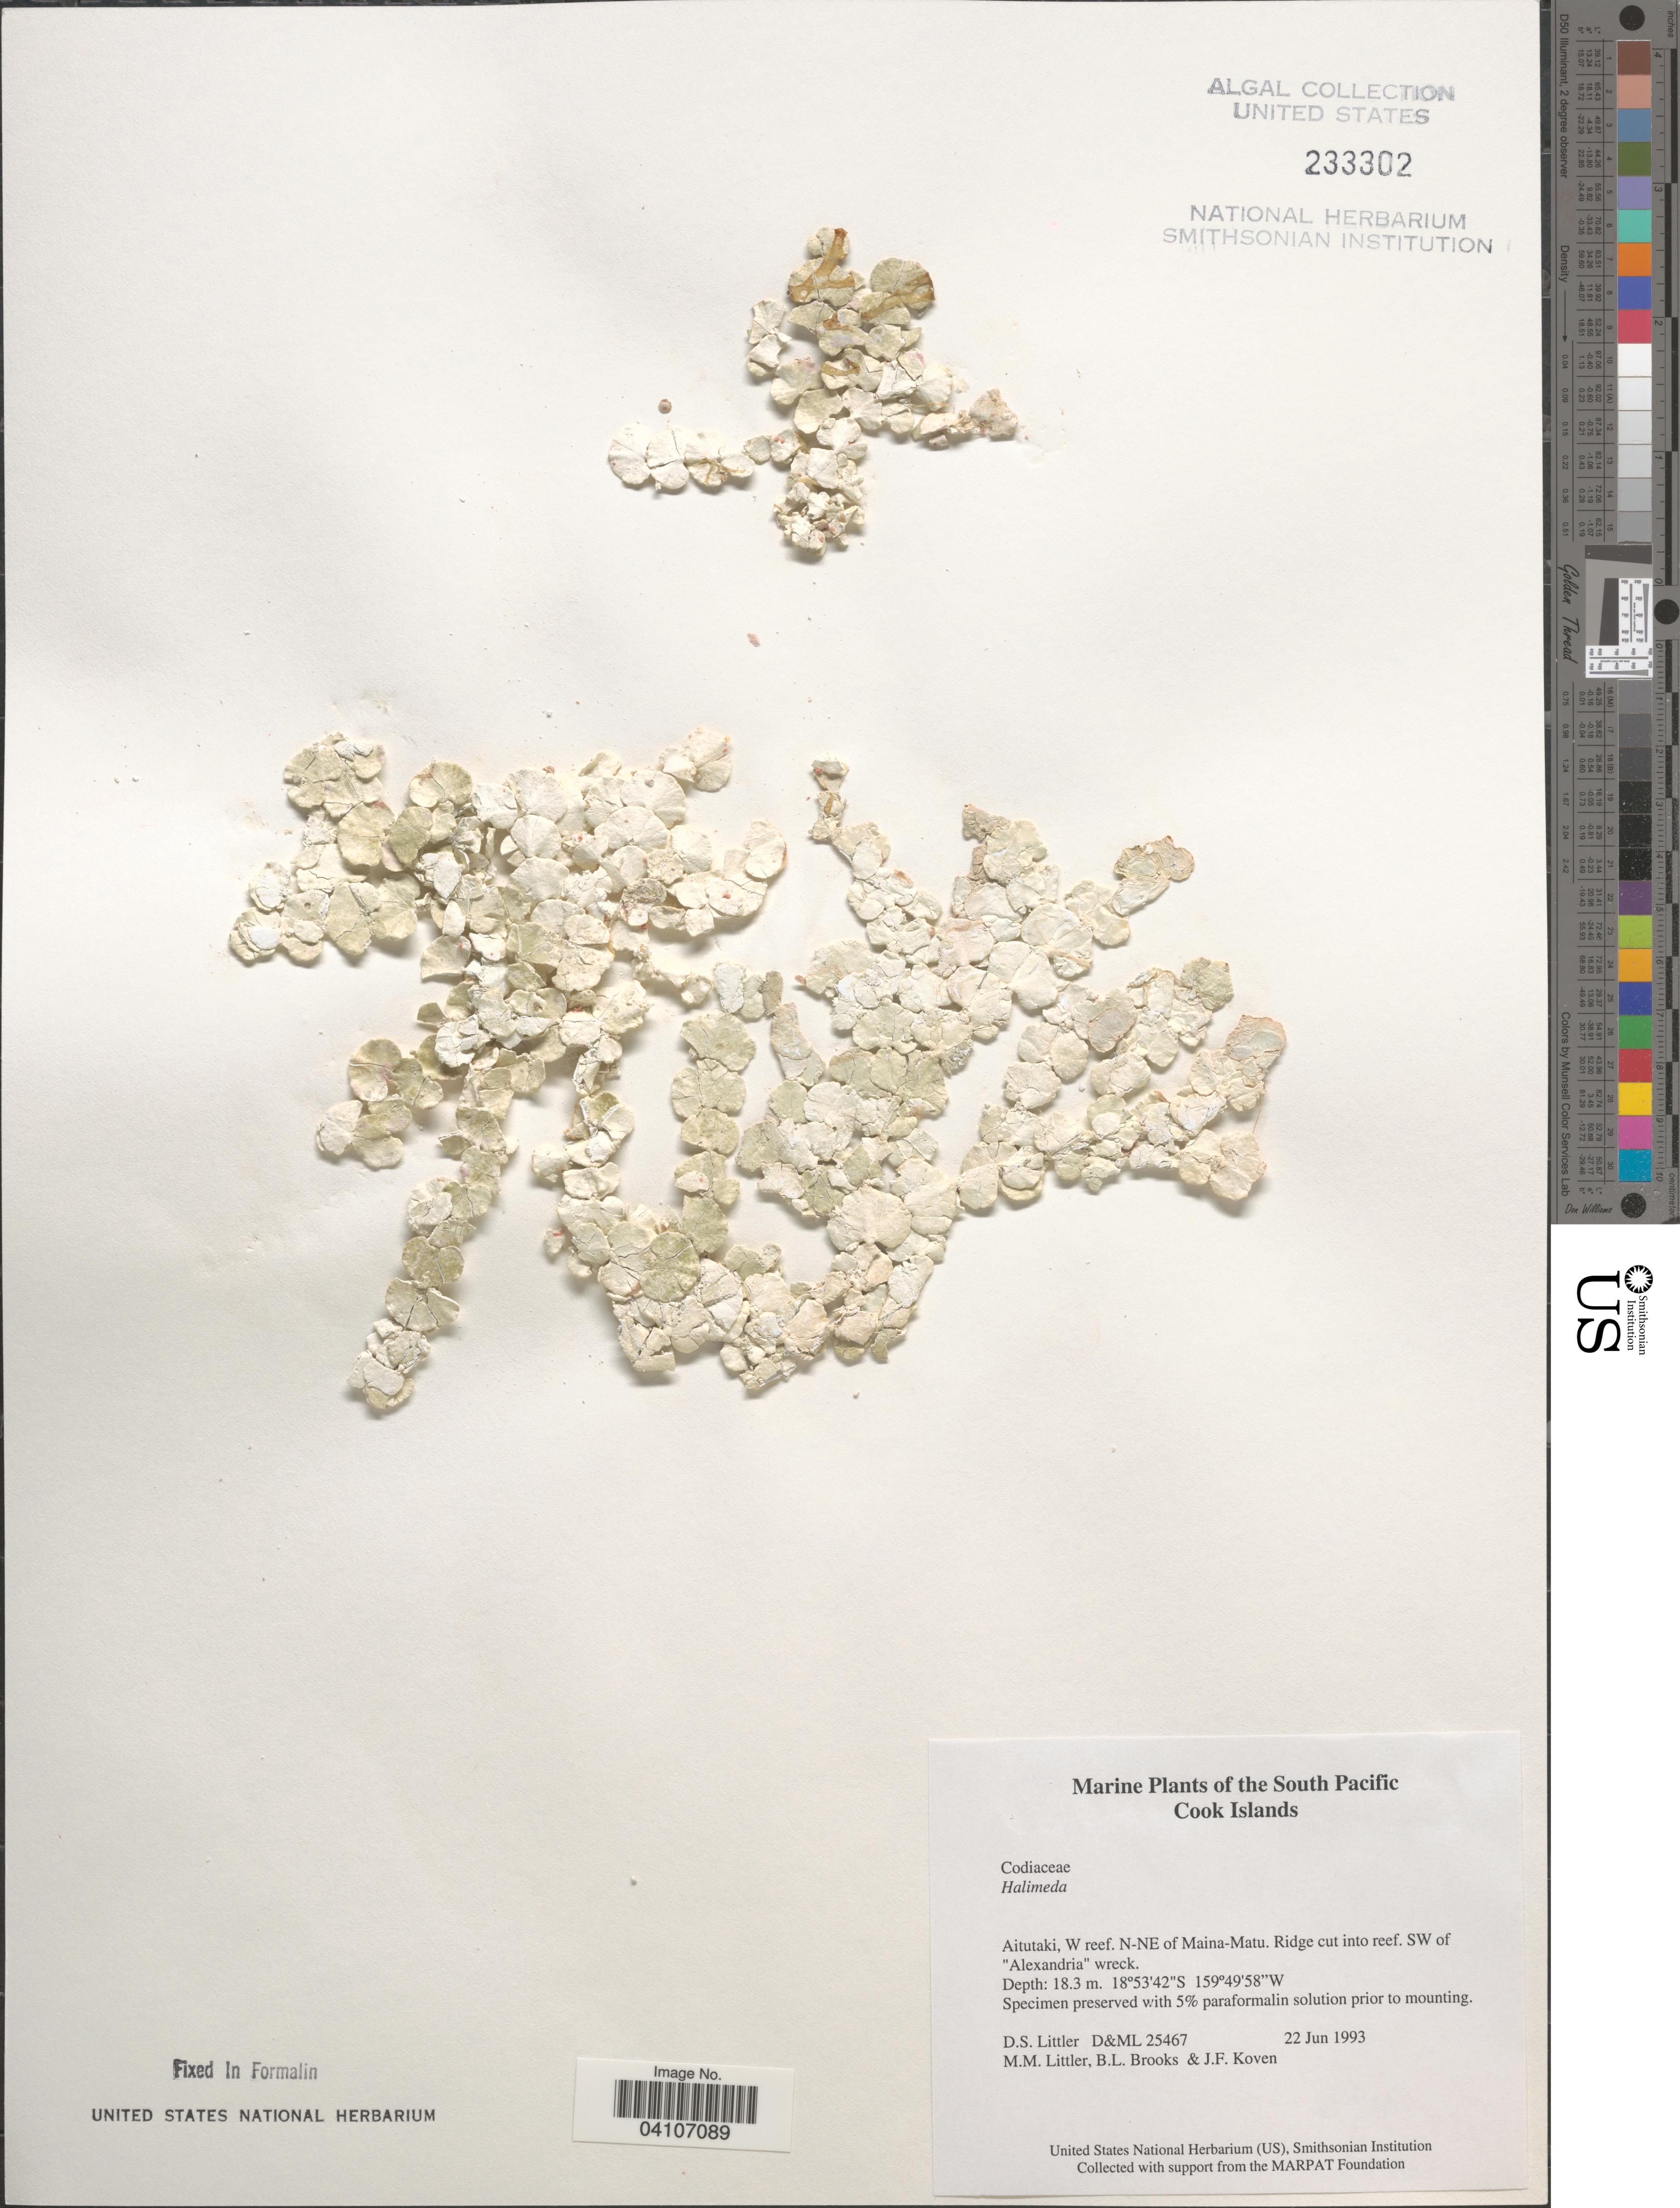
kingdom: Plantae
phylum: Chlorophyta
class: Ulvophyceae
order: Bryopsidales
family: Halimedaceae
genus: Halimeda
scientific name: Halimeda sp.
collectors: D. S. Littler, B. Brooks & J. Koven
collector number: D&ML25467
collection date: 1993-06-22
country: Cook Islands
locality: Aitutaki, W reef, N-NE of Maina-Matu. Ridge cut into reef. SW of "Alexandria" wreck.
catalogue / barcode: US 233302